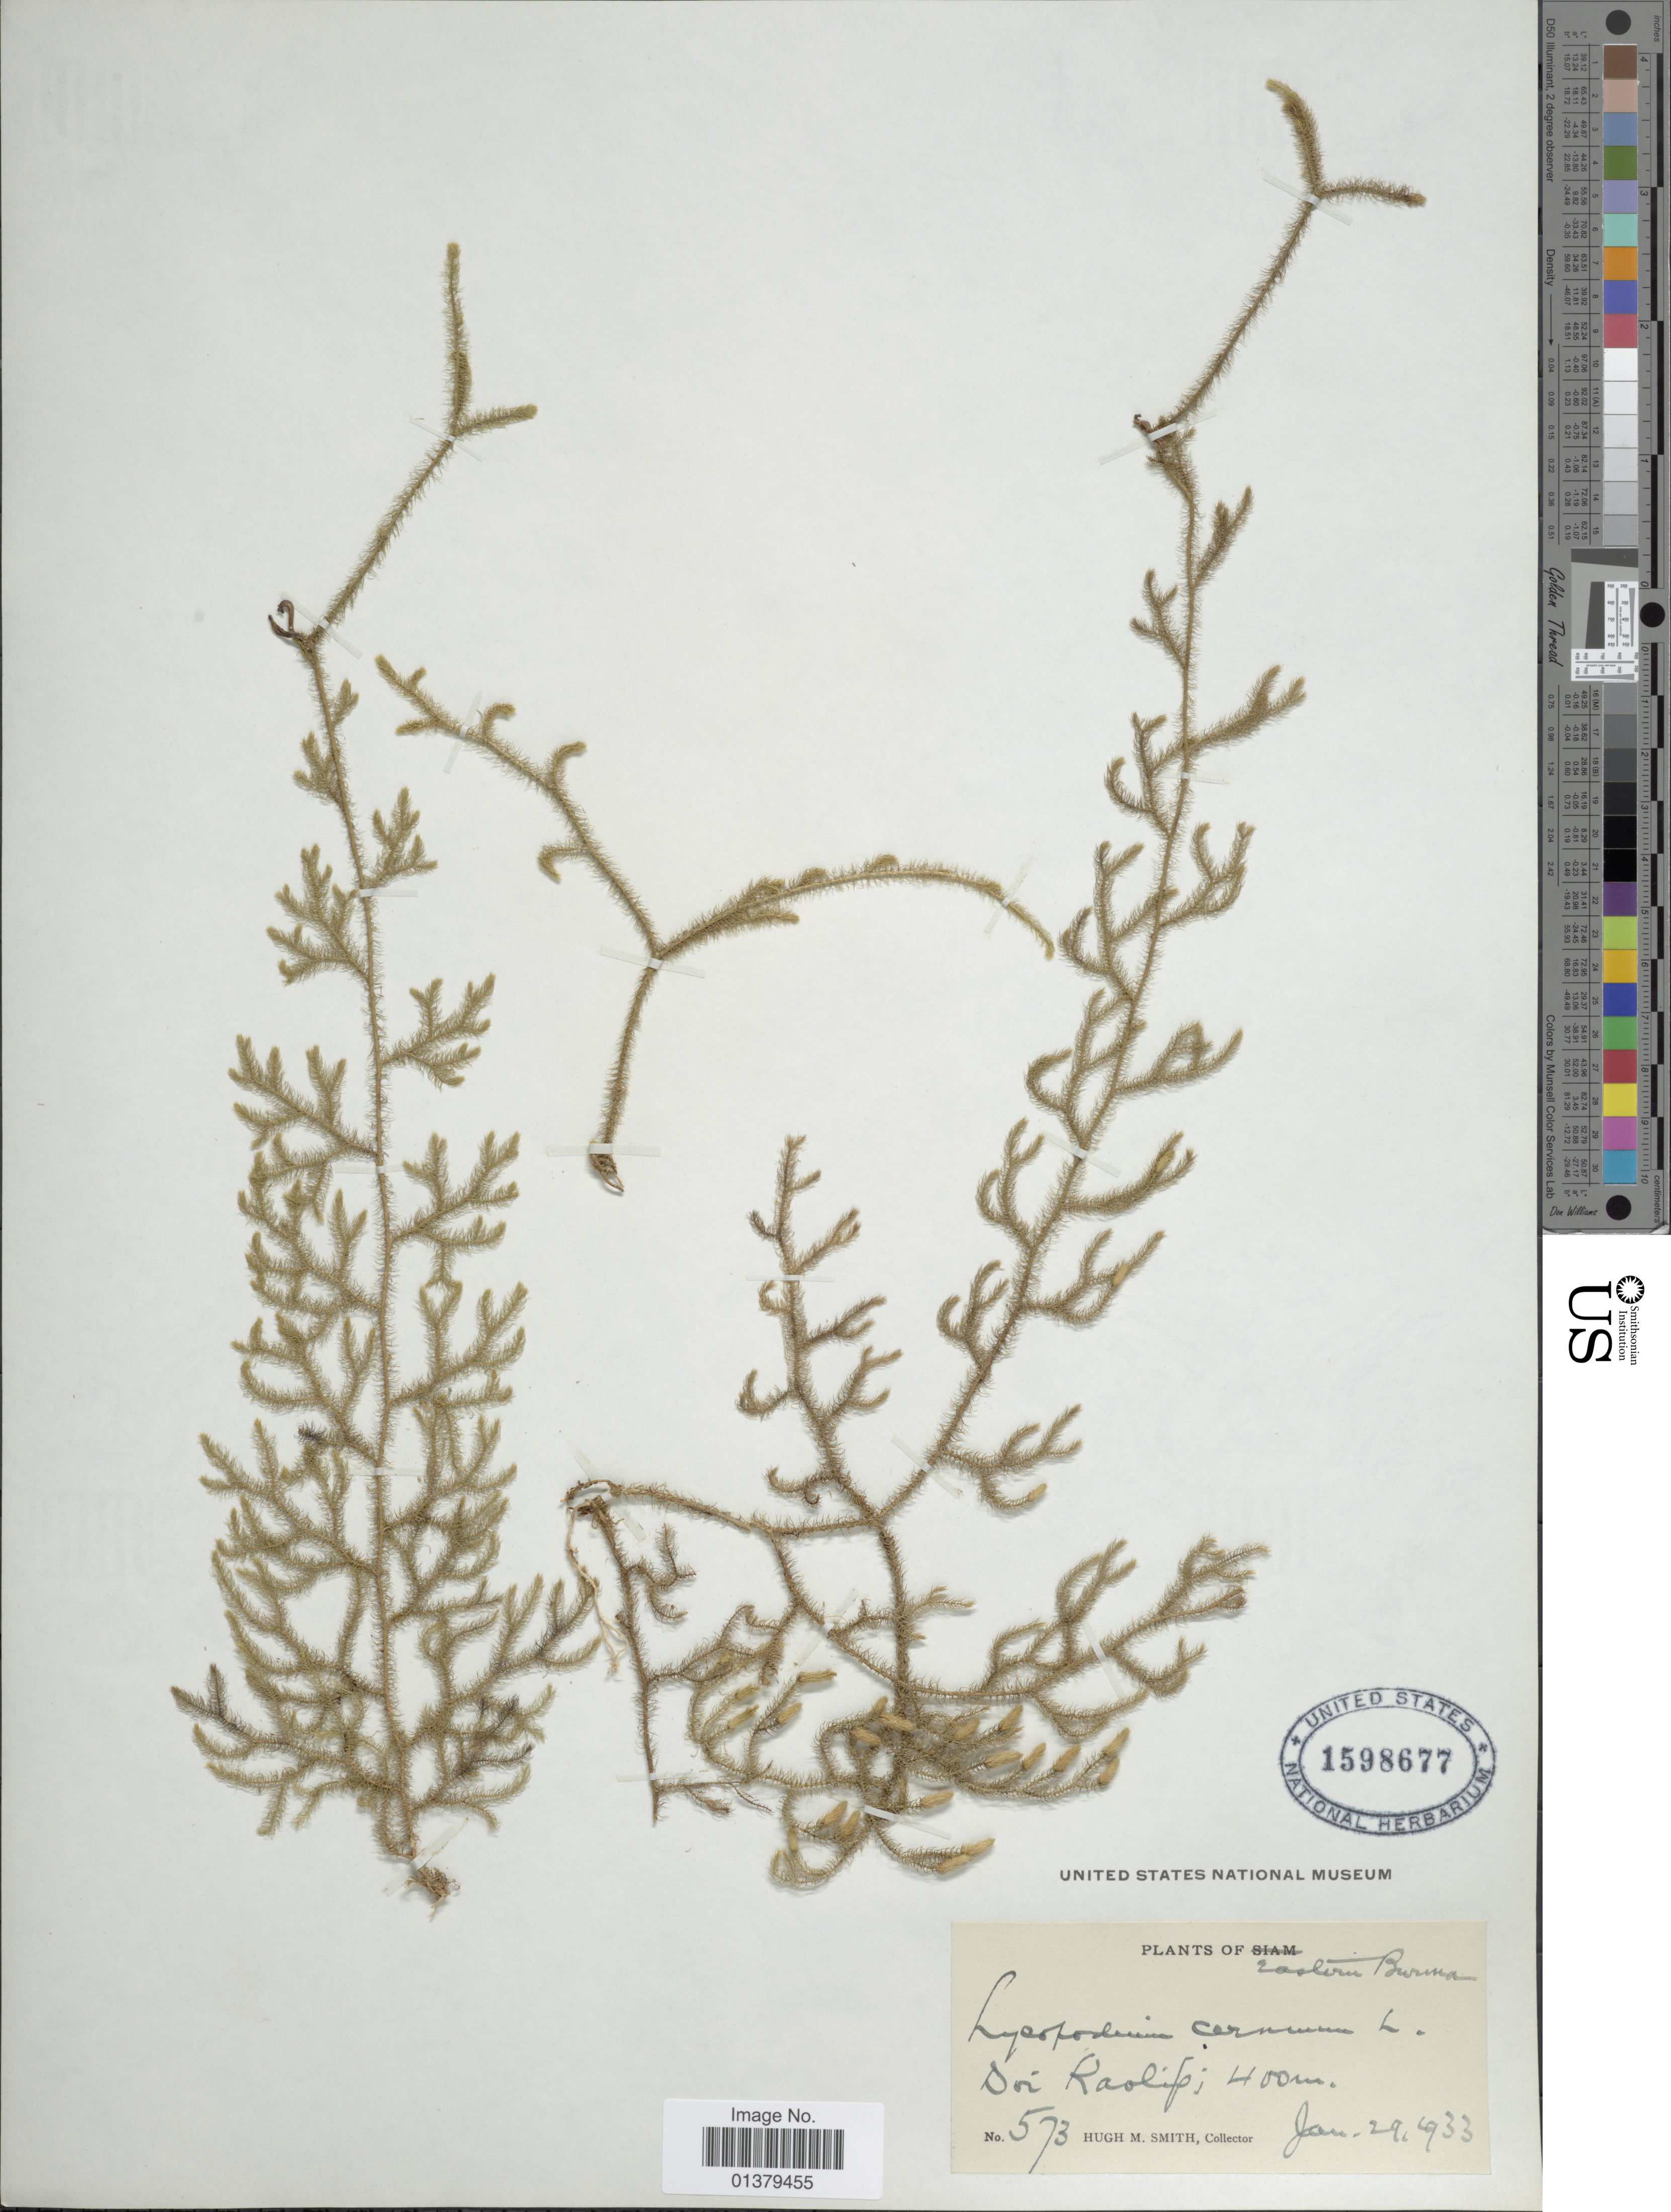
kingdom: Plantae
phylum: Tracheophyta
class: Lycopodiopsida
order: Lycopodiales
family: Lycopodiaceae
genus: Palhinhaea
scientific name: Palhinhaea cernua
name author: (L.) Vasc. & Franco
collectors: H. M. Smith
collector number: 573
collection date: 1933-01-29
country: Myanmar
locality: Eastern Burma, Doi Kaolip.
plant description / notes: Corrected "Ras Burma, Doi Kaolip" to "Eastern Burma, Doi Kaolip."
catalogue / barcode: US 1598677